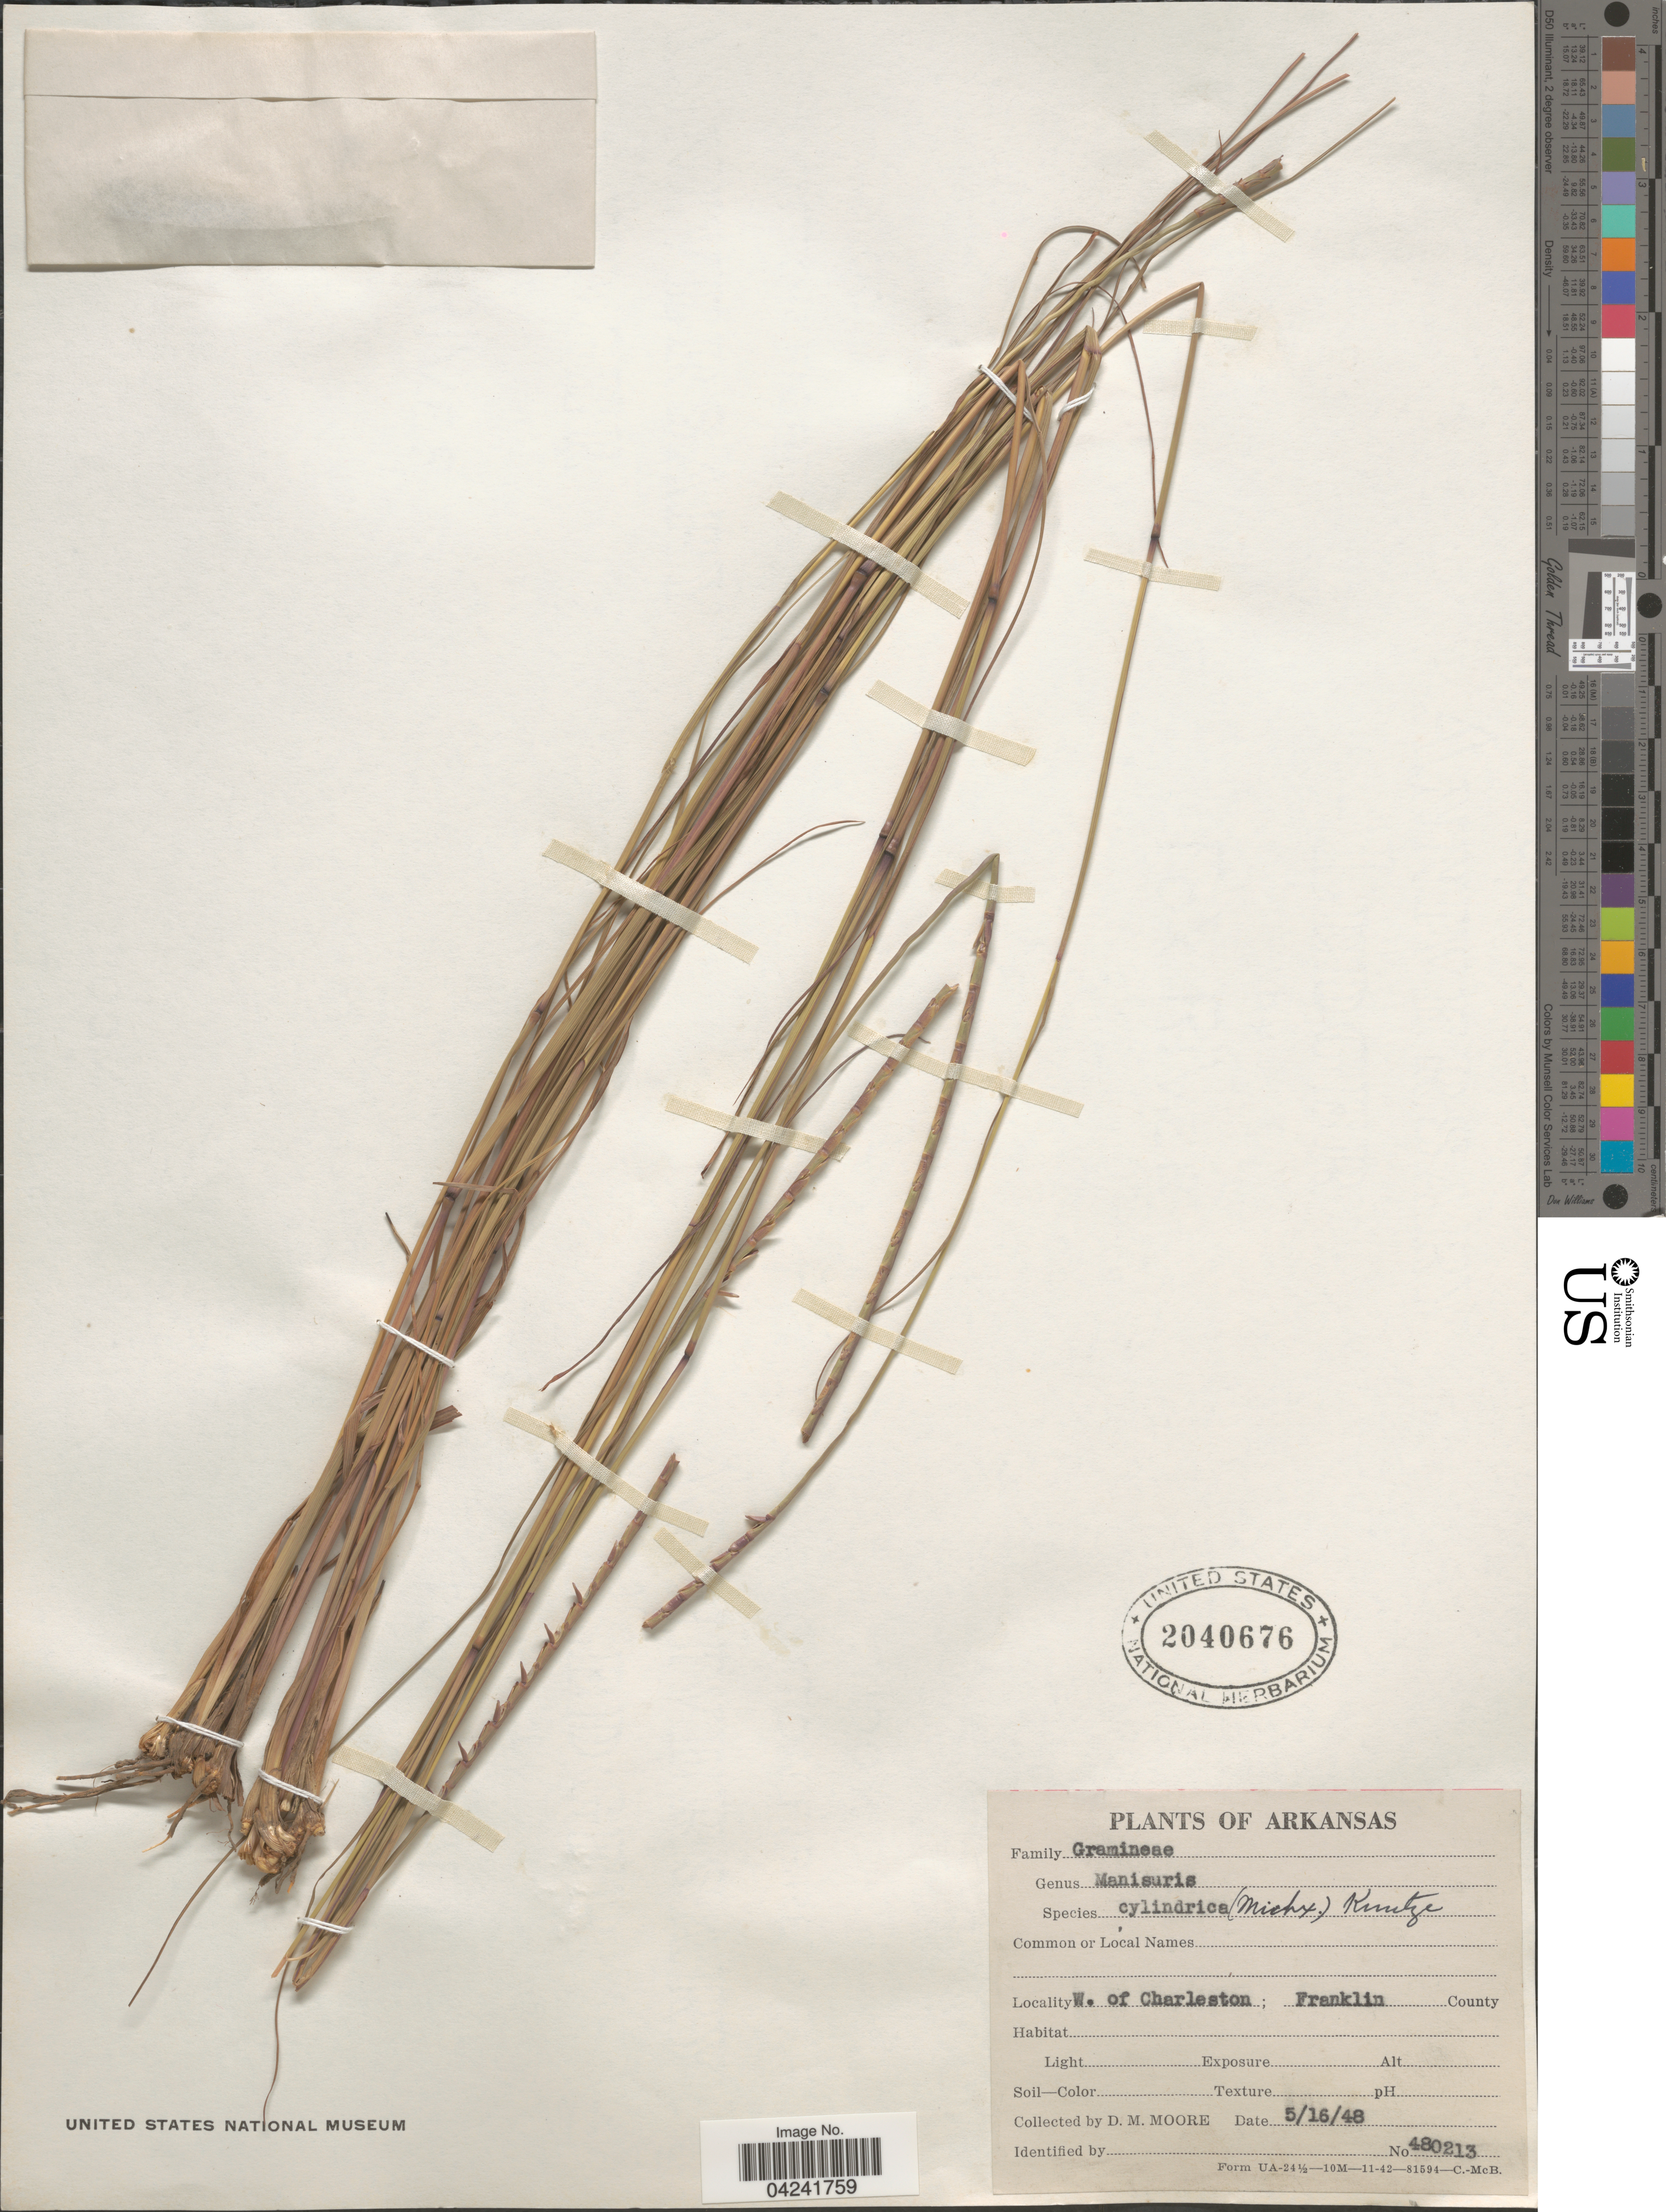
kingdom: Plantae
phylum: Tracheophyta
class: Liliopsida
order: Poales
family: Poaceae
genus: Mnesithea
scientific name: Mnesithea cylindrica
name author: (Michx.) de Koning & Sosef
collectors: D. Moore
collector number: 480213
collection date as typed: Transcribed d/m/y: 16/5/48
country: United States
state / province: Arkansas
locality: W. of Charleston; Franklin County.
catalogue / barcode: US 2040676